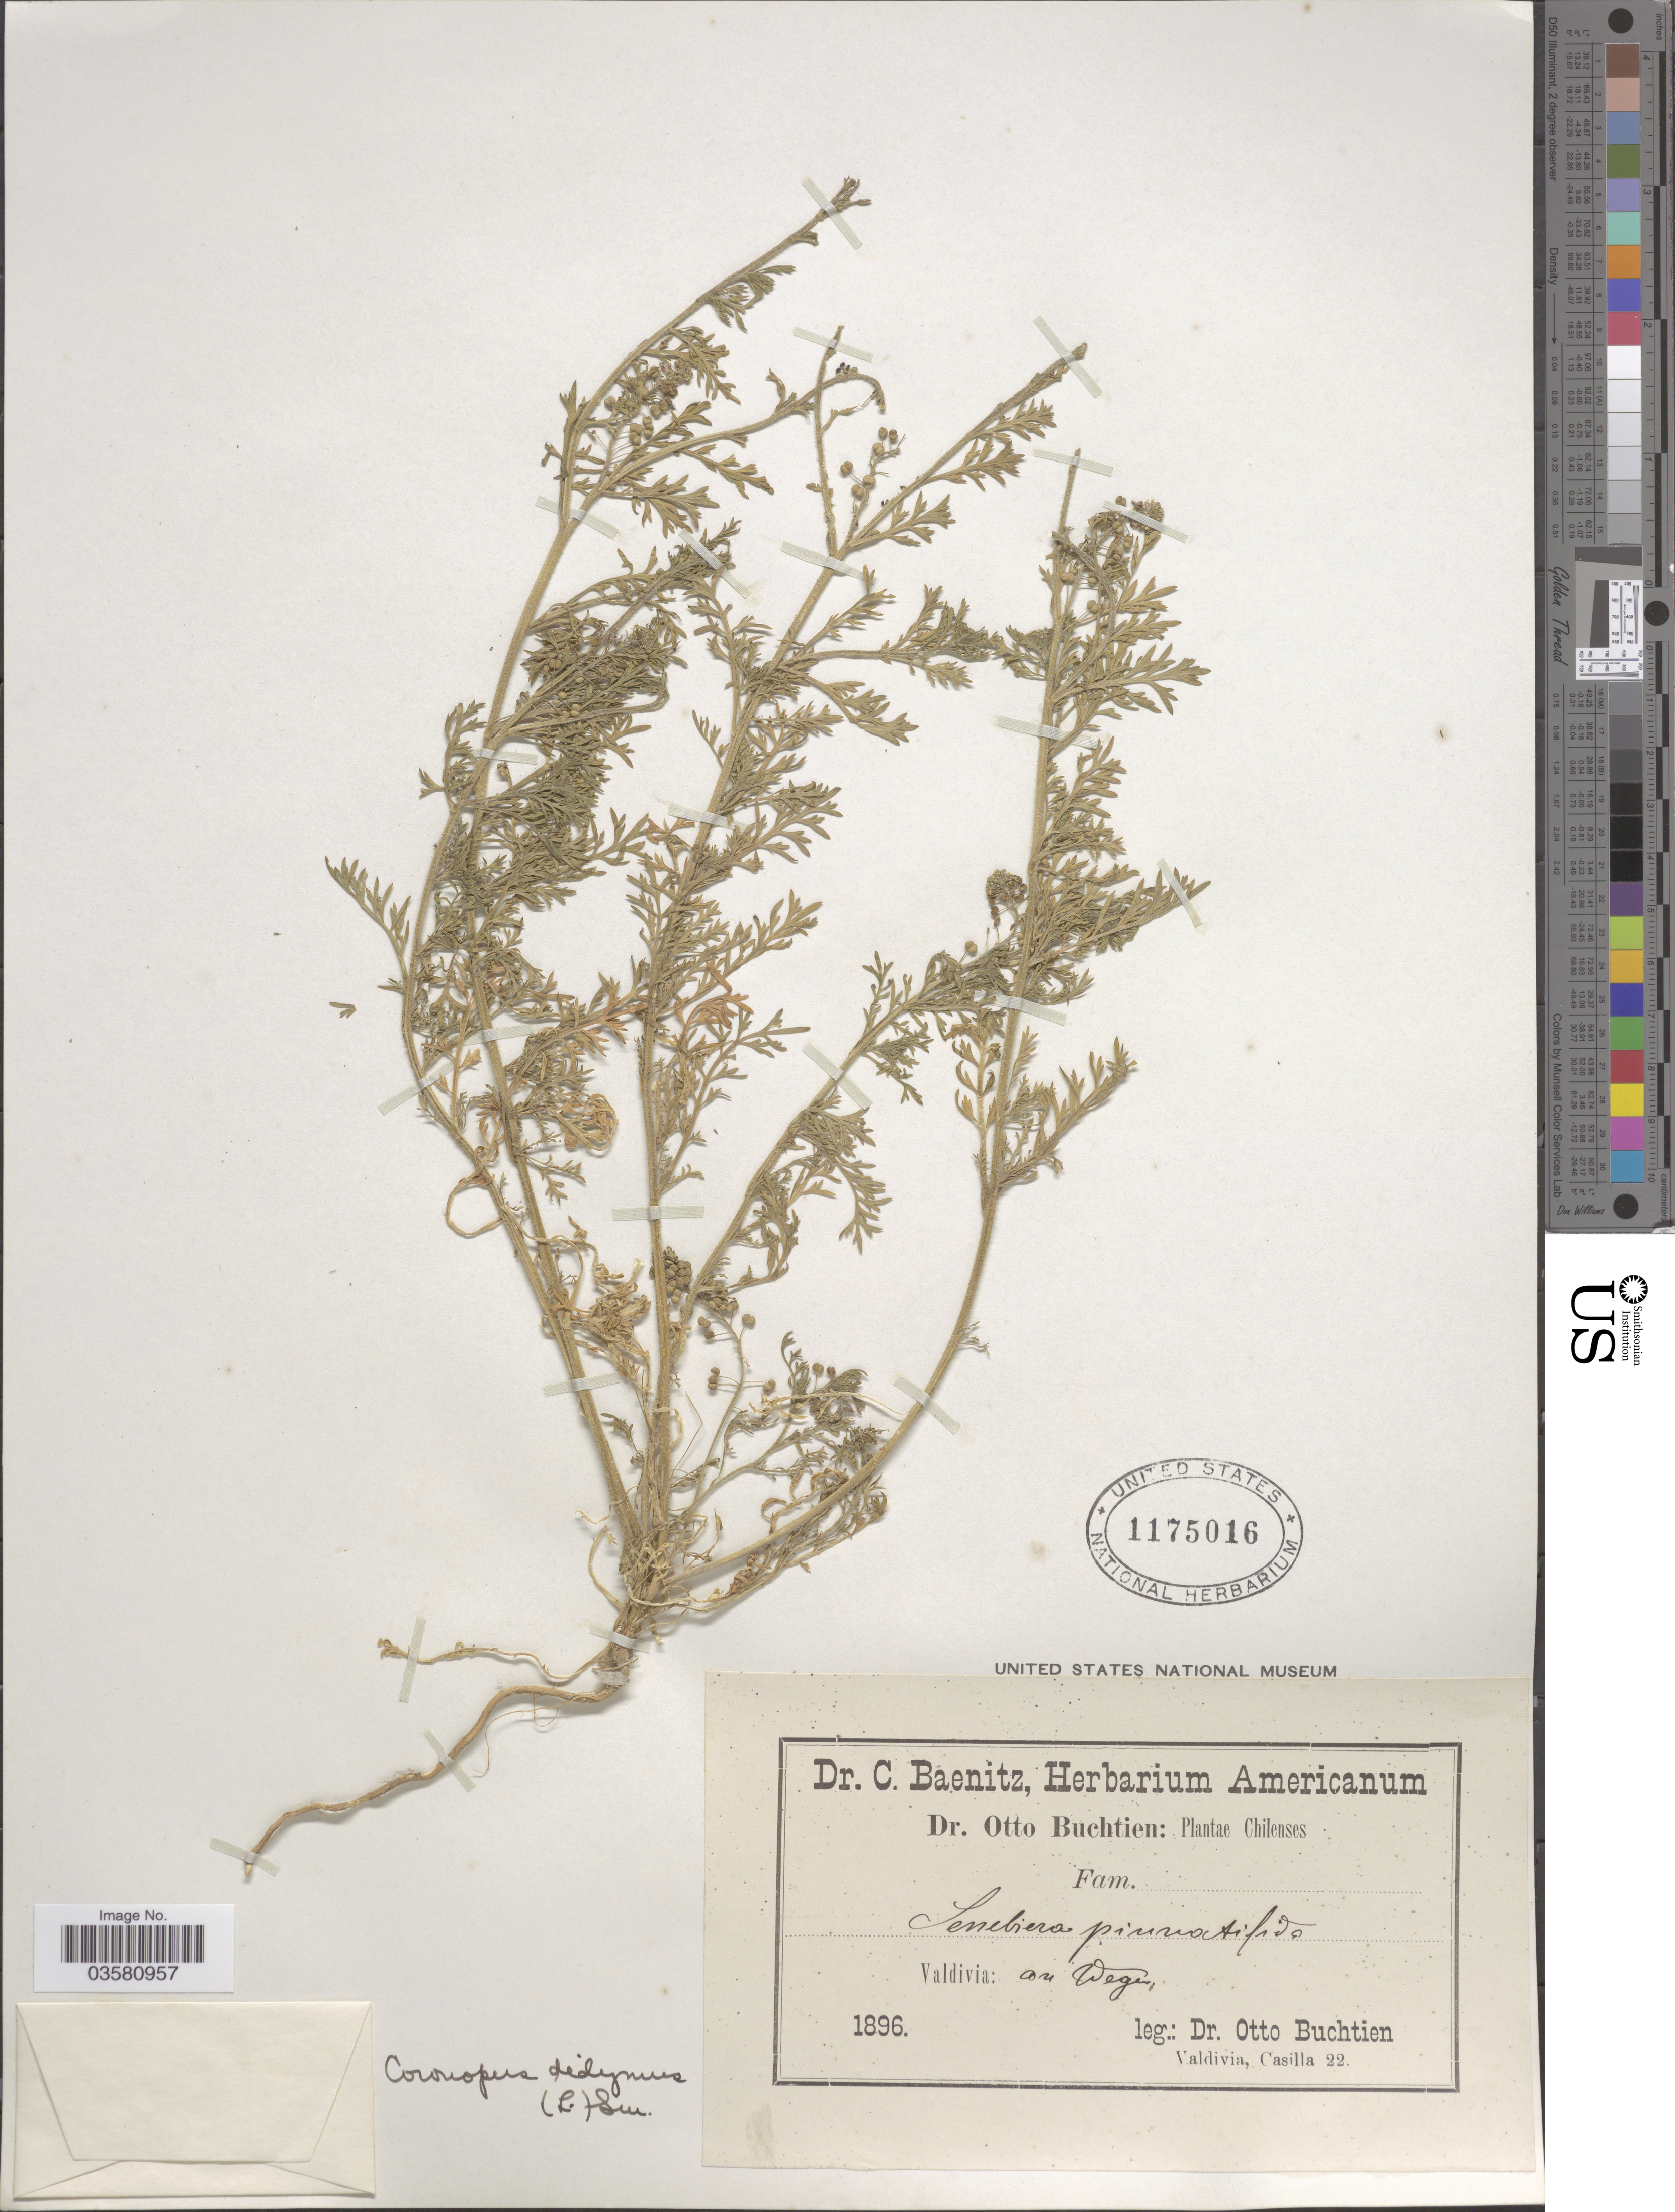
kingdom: Plantae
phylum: Tracheophyta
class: Magnoliopsida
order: Brassicales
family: Brassicaceae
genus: Lepidium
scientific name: Lepidium didymum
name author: L.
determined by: Strong, M. T., (US), Smithsonian Institution - National Museum of Natural History (UNITED STATES)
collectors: O. Buchtien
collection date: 1896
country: Chile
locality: Valdivia: an Wegen.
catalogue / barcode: US 1175016